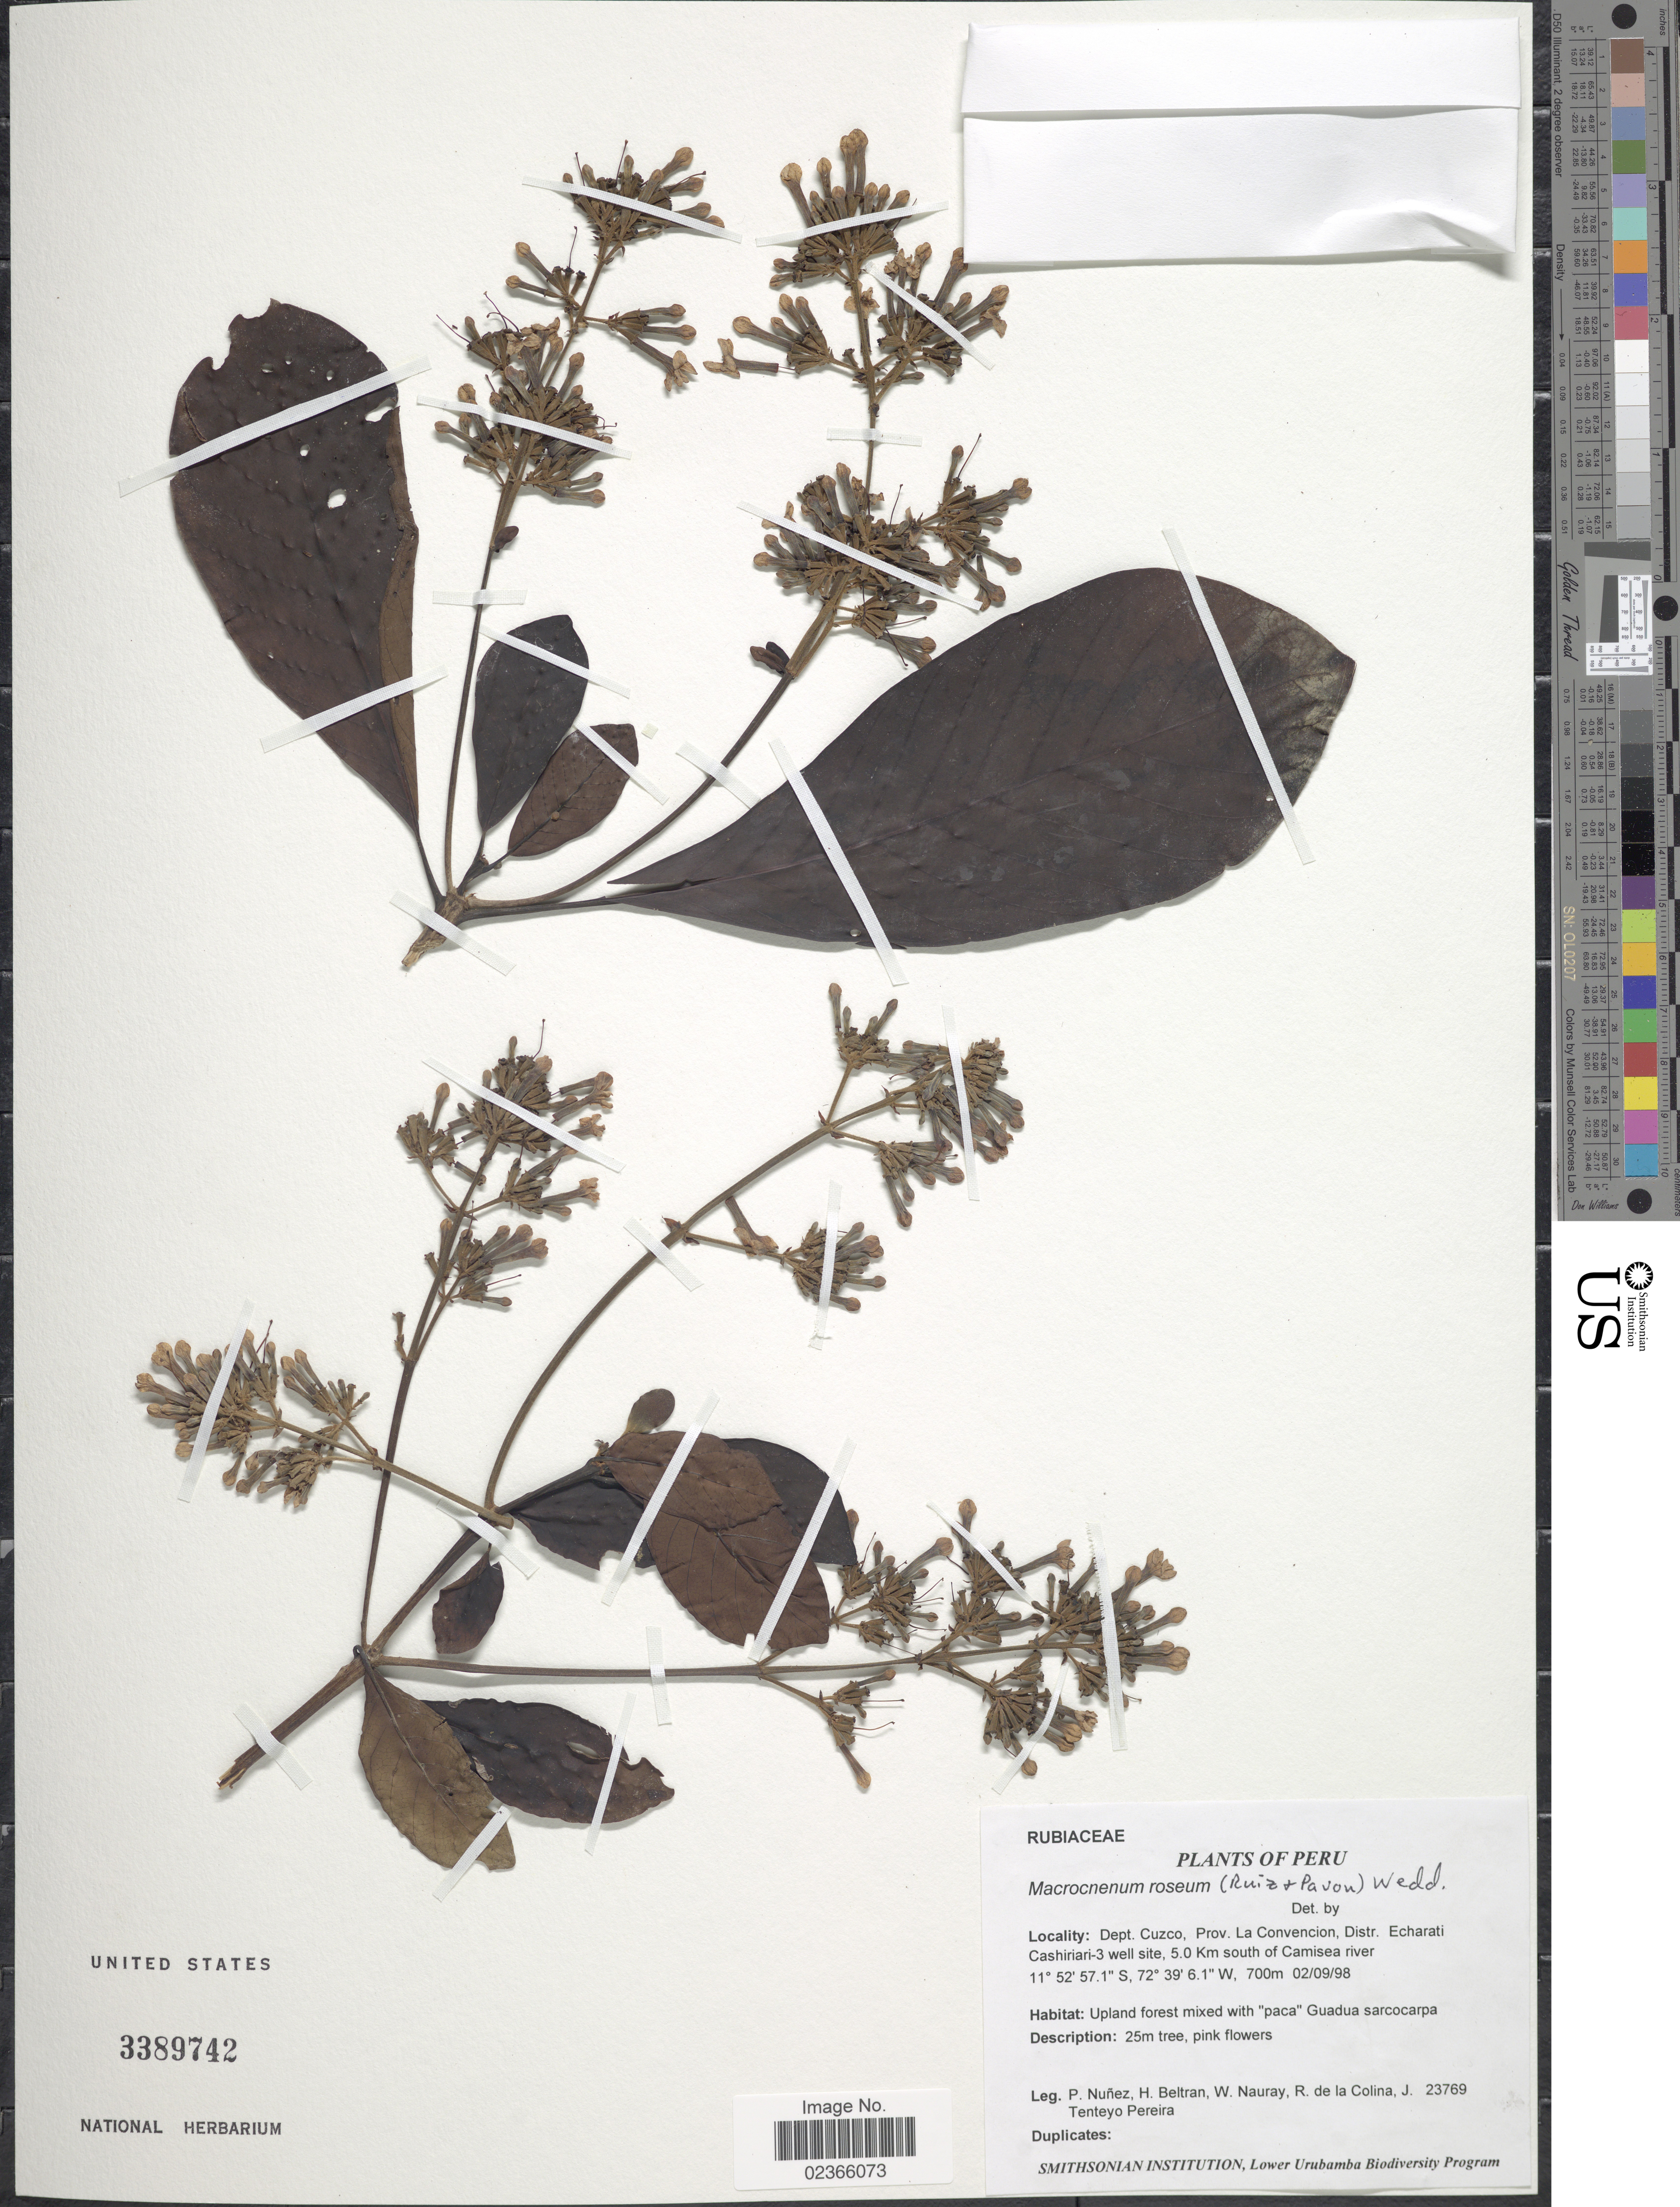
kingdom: Plantae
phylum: Tracheophyta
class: Magnoliopsida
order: Gentianales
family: Rubiaceae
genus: Macrocnemum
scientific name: Macrocnemum roseum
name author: (Ruiz & Pav.) Wedd.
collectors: P. Nuñez V., H. Beltran, W. Nauray, R. Colina & T. Pereira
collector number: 23769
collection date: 1998-09-02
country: Peru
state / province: Cusco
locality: Prov. La Convencion, Distr. Echarati Cashiriari-3 well site, 5.0 Km south of Camisea river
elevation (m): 700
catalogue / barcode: US 3389742